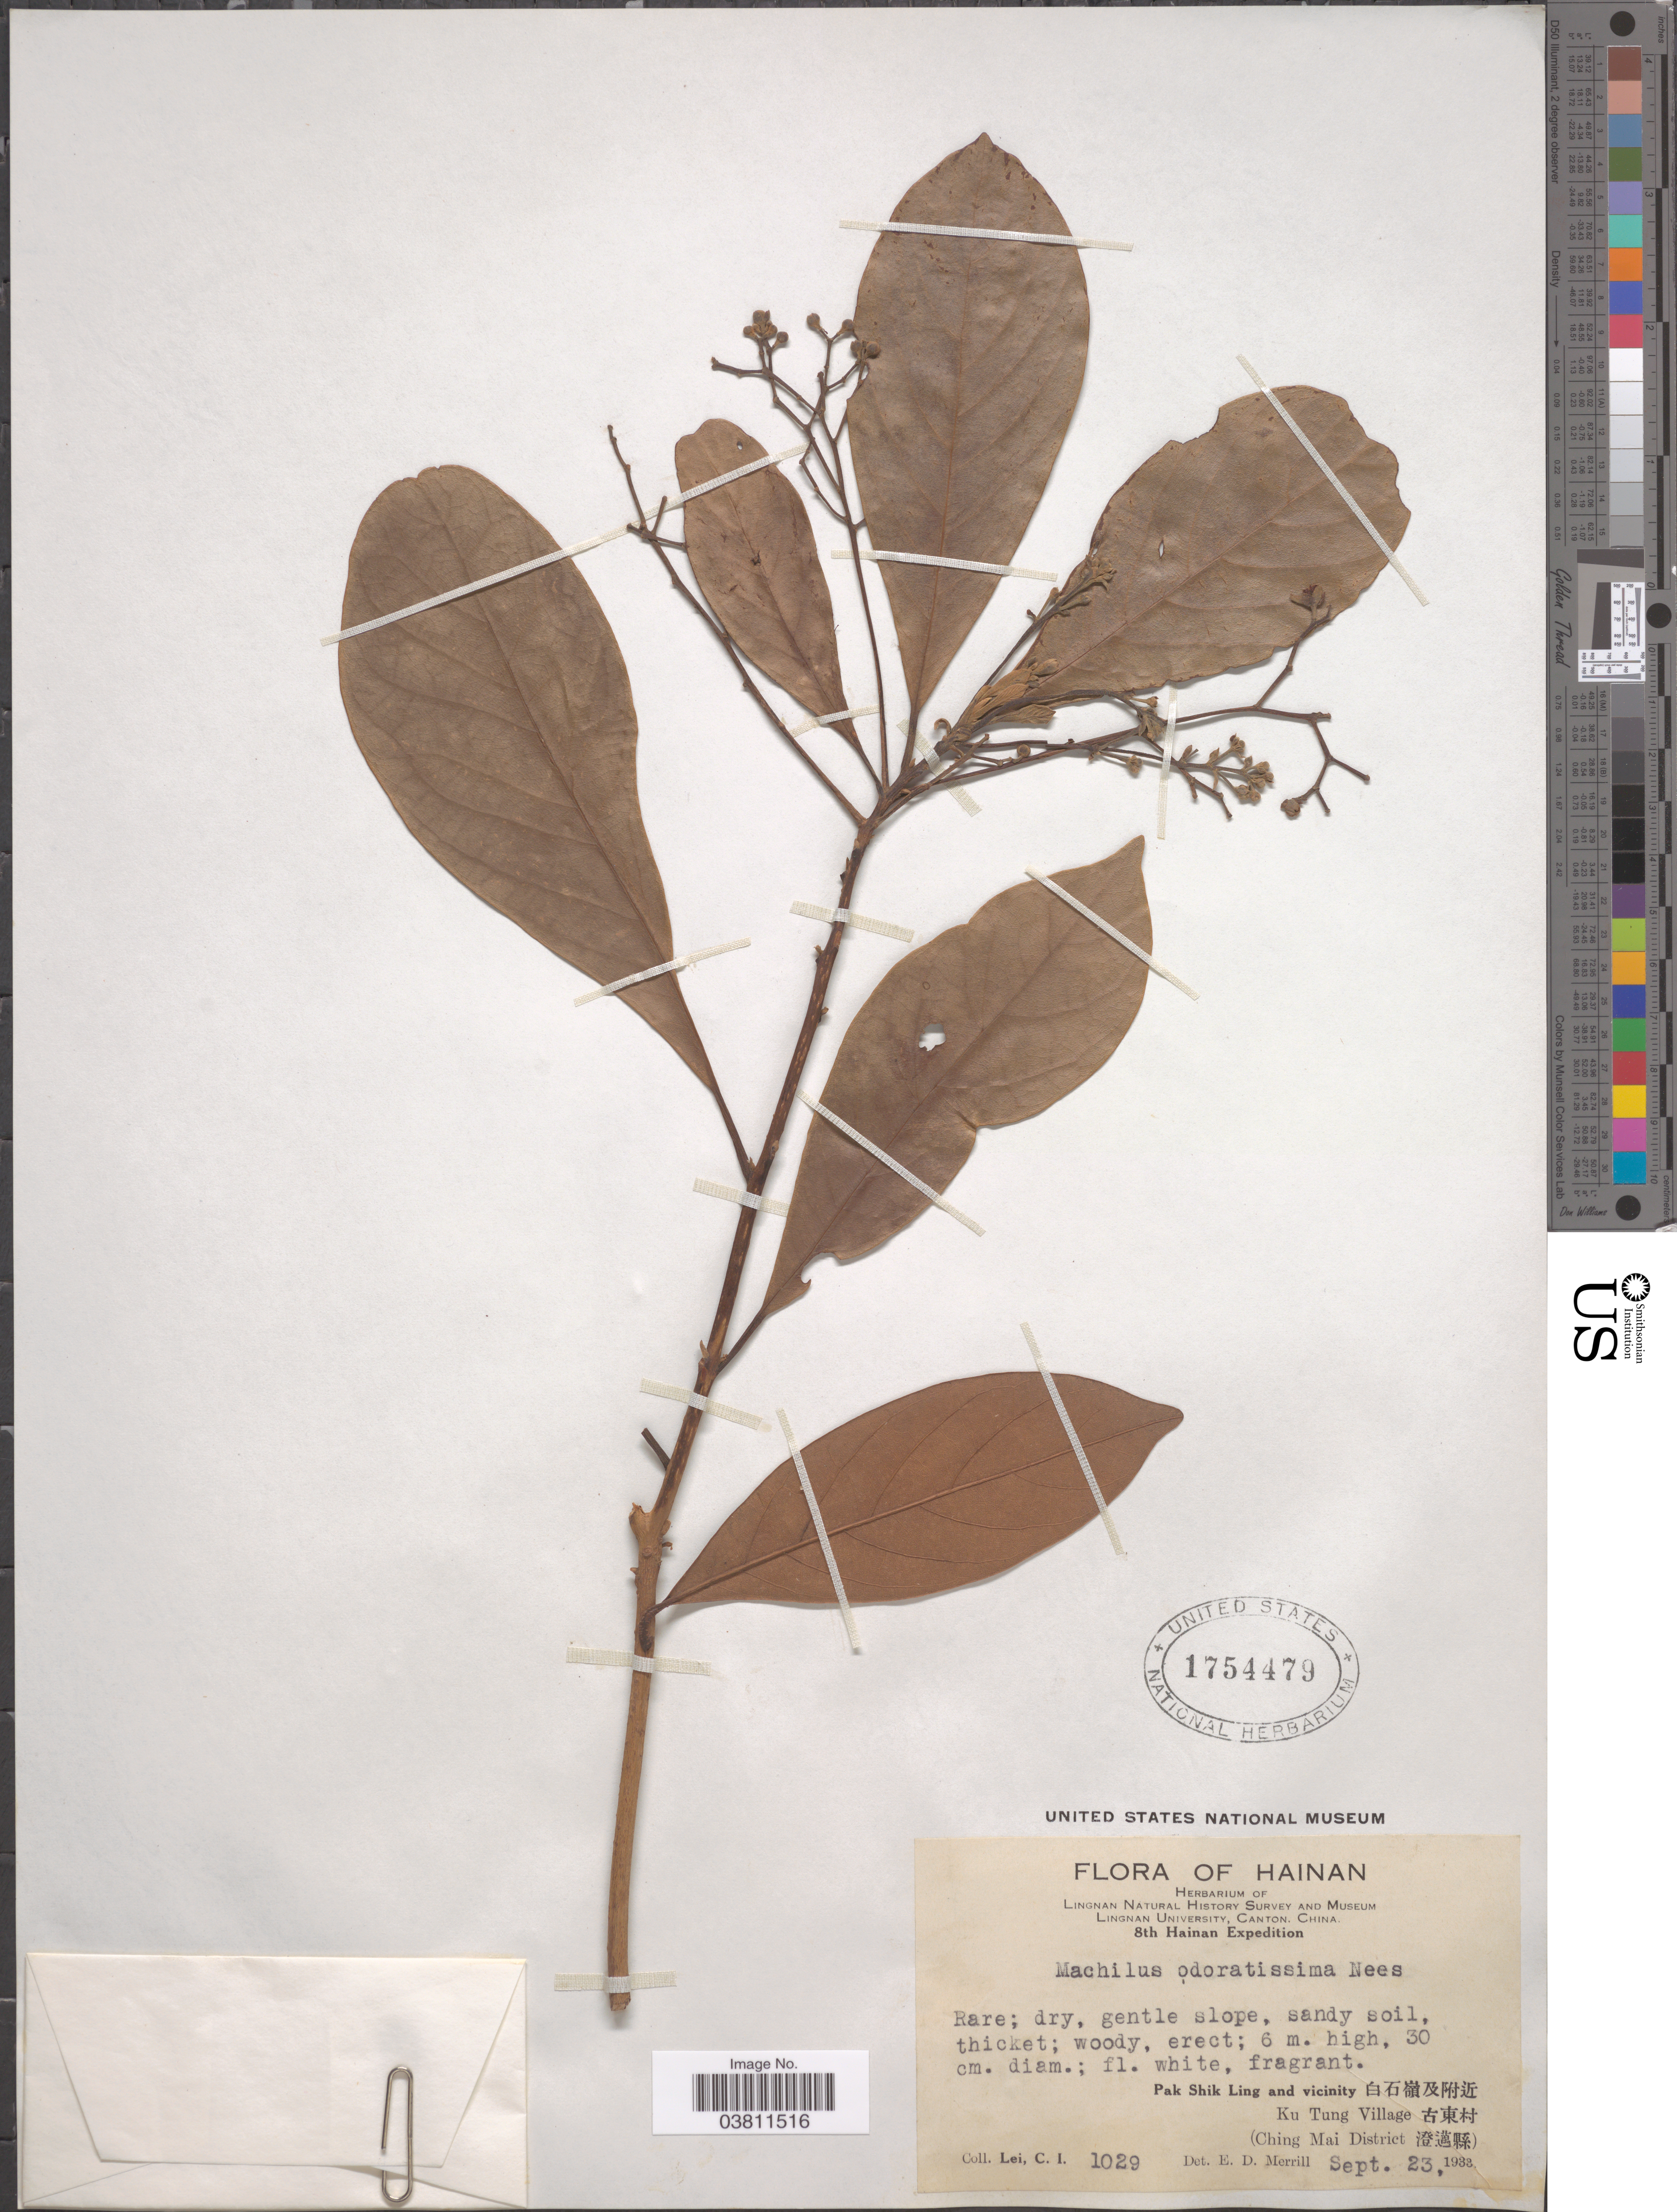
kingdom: Plantae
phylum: Tracheophyta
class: Magnoliopsida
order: Laurales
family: Lauraceae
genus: Persea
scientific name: Persea odoratissima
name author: (Nees) Kosterm.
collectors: C. I. Lei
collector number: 1029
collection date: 1933-09-23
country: China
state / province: Hainan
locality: Pak Shik Ling and vicinity X. Ku Tung Village X. (Ching Mai District X).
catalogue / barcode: US 1754479